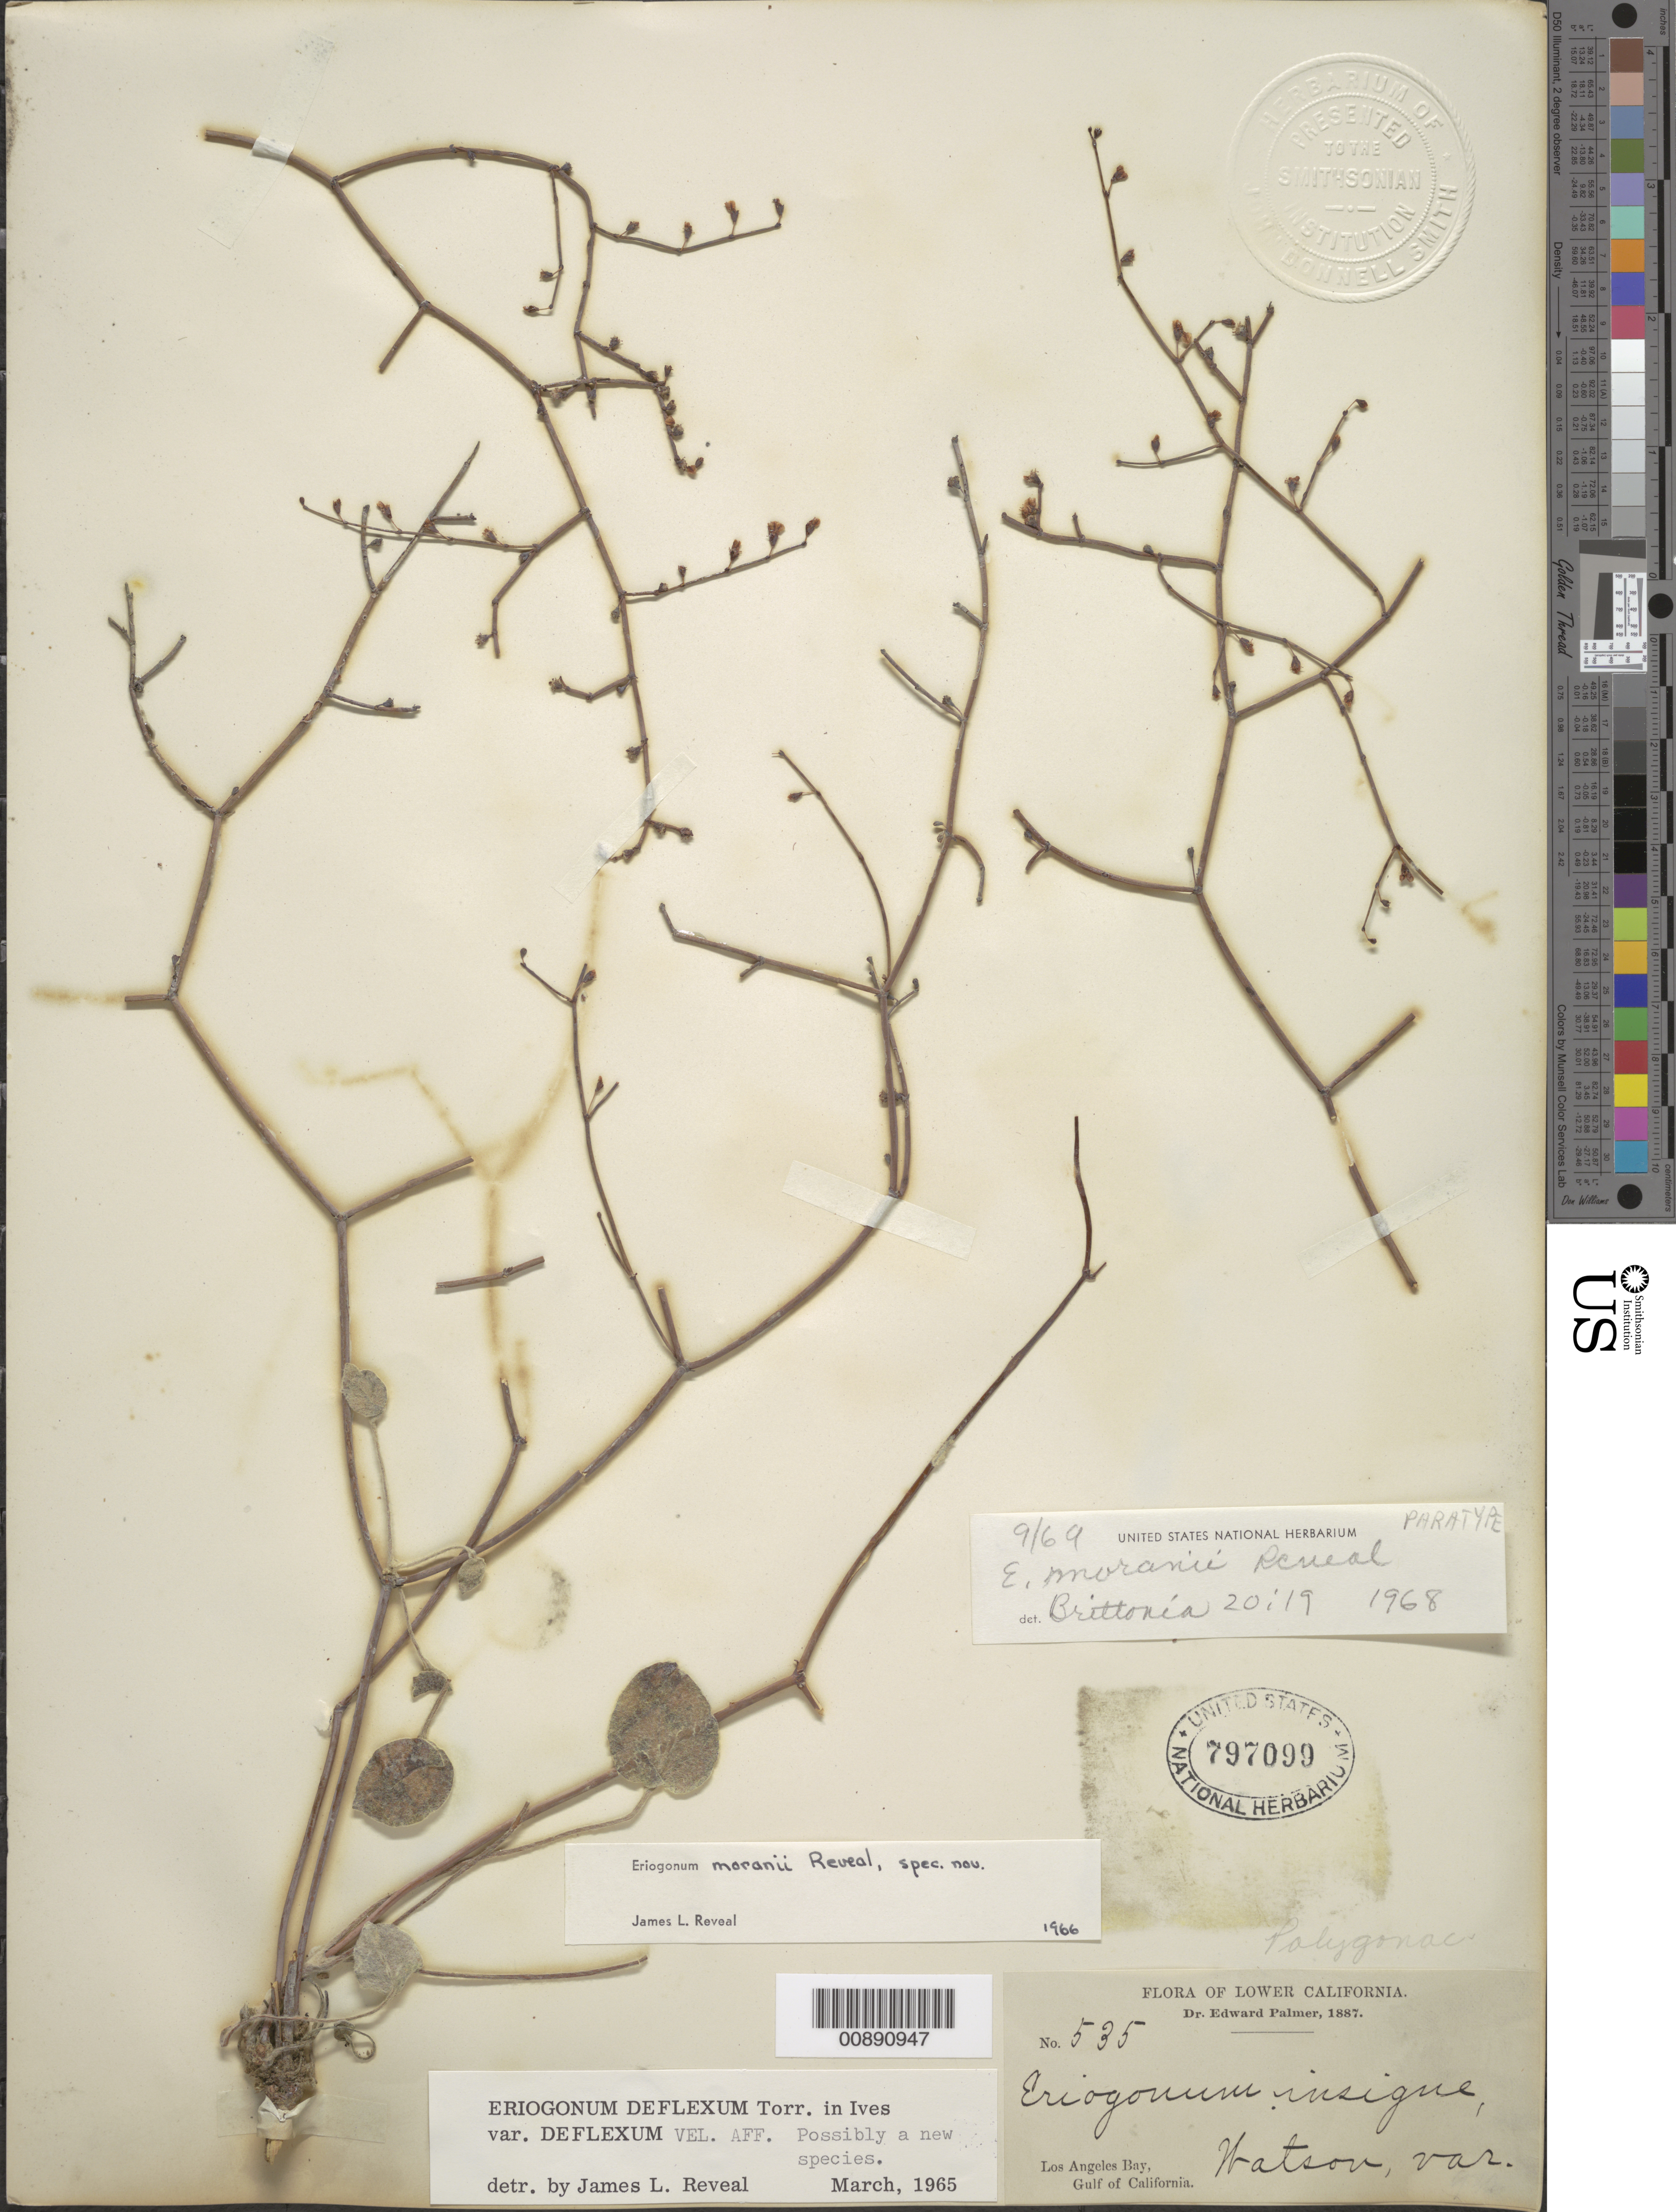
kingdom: Plantae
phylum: Tracheophyta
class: Magnoliopsida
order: Caryophyllales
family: Polygonaceae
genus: Eriogonum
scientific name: Eriogonum moranii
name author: Reveal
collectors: E. Palmer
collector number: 535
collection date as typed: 1887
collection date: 1887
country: Mexico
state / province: Baja California Norte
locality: Los Angeles Bay, Baja California.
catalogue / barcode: US 797099